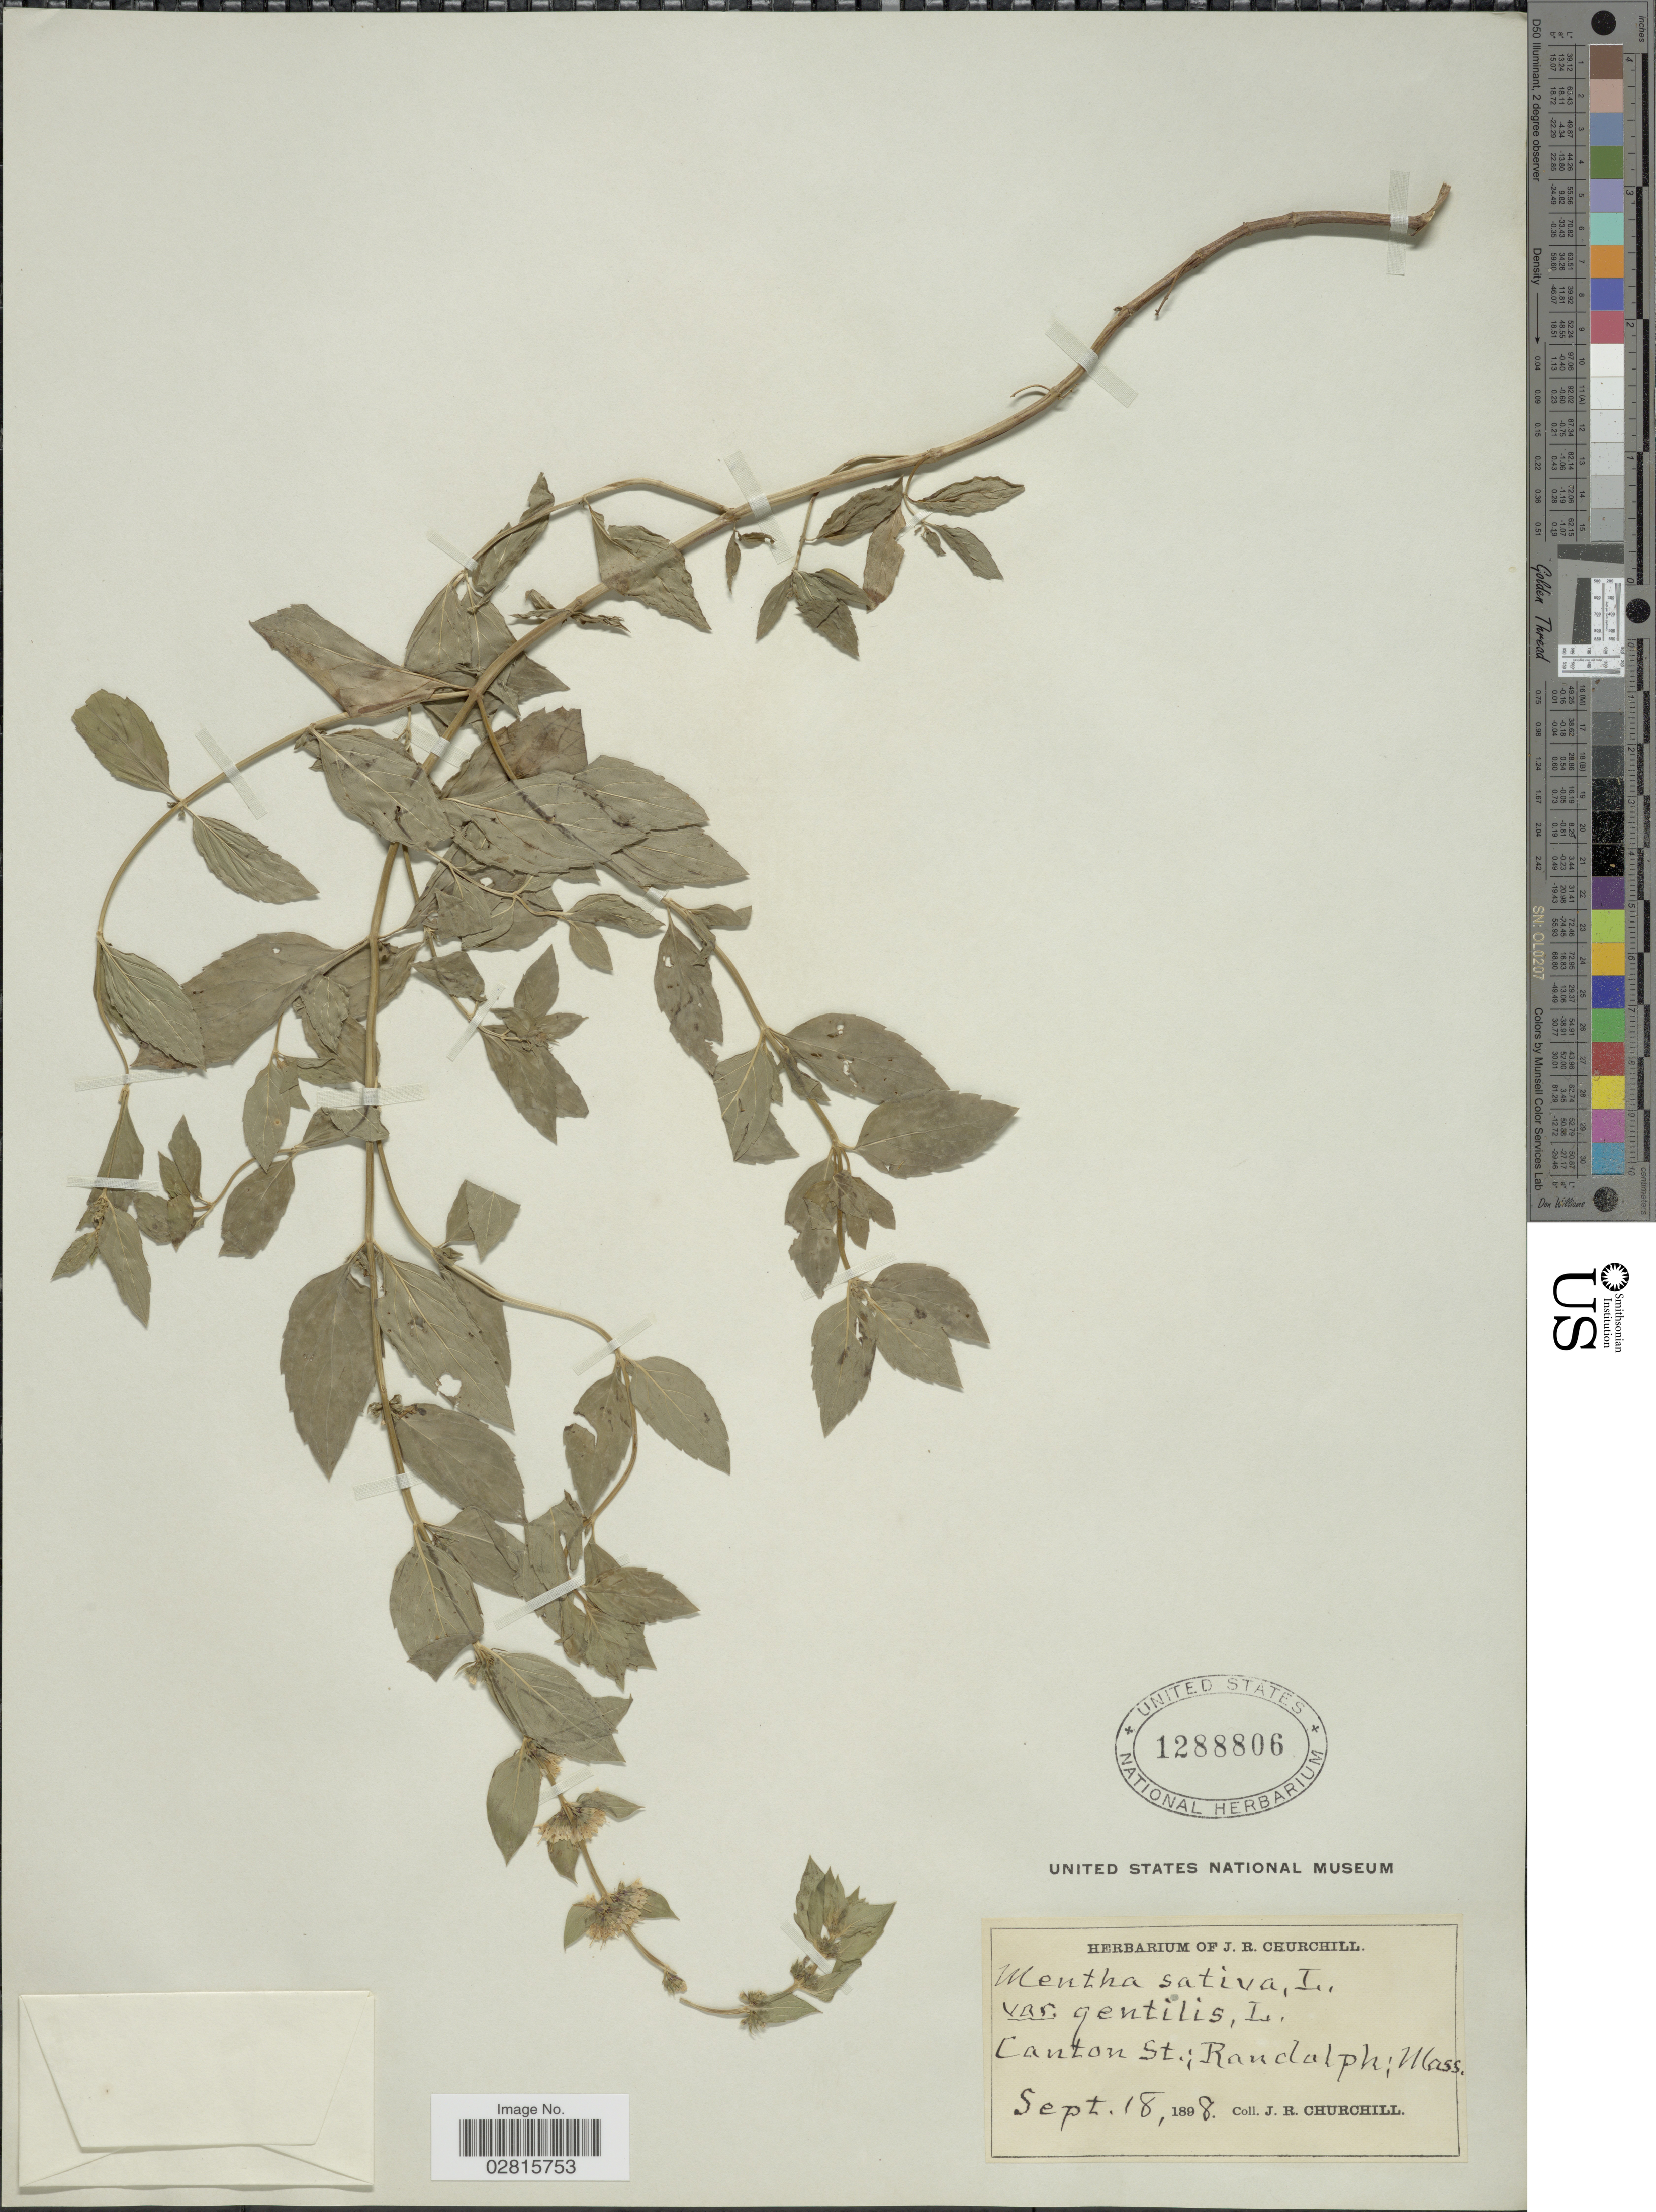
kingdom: Plantae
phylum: Tracheophyta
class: Magnoliopsida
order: Lamiales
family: Lamiaceae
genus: Mentha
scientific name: Mentha x sativa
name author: L.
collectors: J. Churchill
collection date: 1898-09-18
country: United States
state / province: Massachusetts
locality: Canton St.; Randolph; Mass.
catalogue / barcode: US 1288806